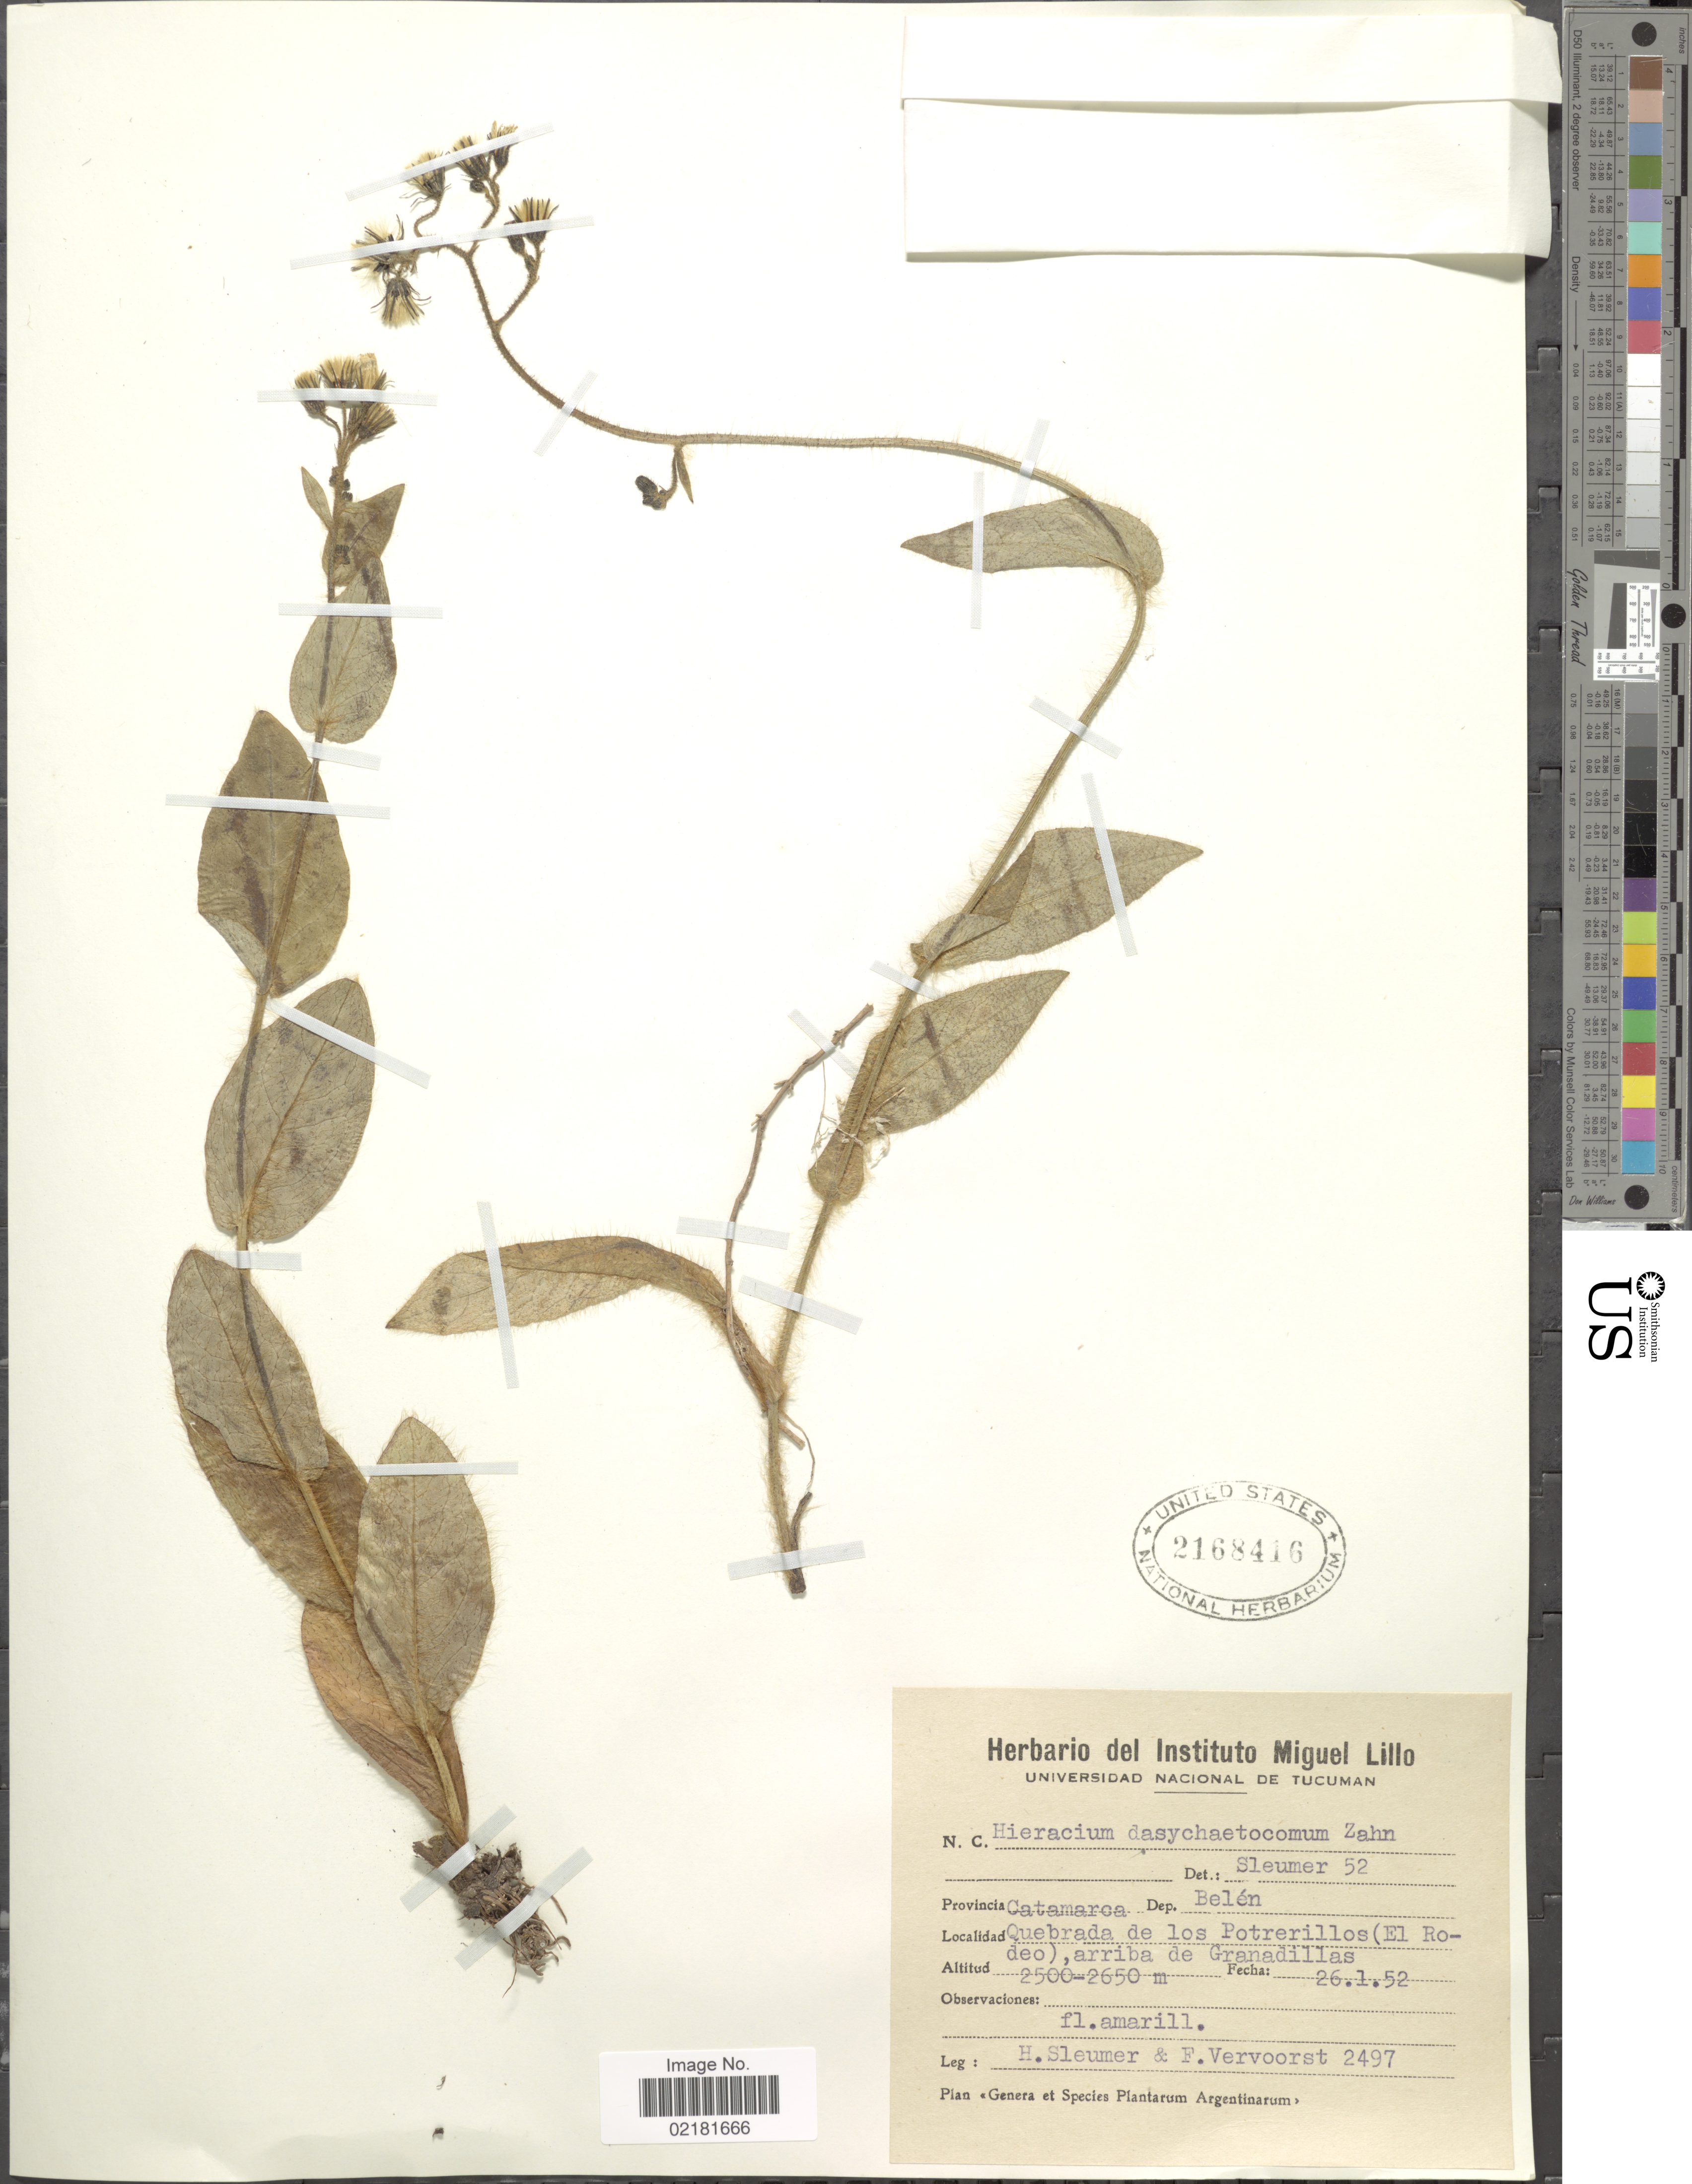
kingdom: Plantae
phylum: Tracheophyta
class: Magnoliopsida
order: Asterales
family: Asteraceae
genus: Hieracium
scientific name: Hieracium dasychaetocomum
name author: Zahn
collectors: H. O. Sleumer & F. Vervoorst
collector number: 2497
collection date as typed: Transcribed d/m/y: 26/1/52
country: Argentina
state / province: Catamarca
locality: Dep. Belen, Quebrada de los Potrerillos (El Rodeo), arriba de Granadillas.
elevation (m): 2500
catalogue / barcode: US 2168416